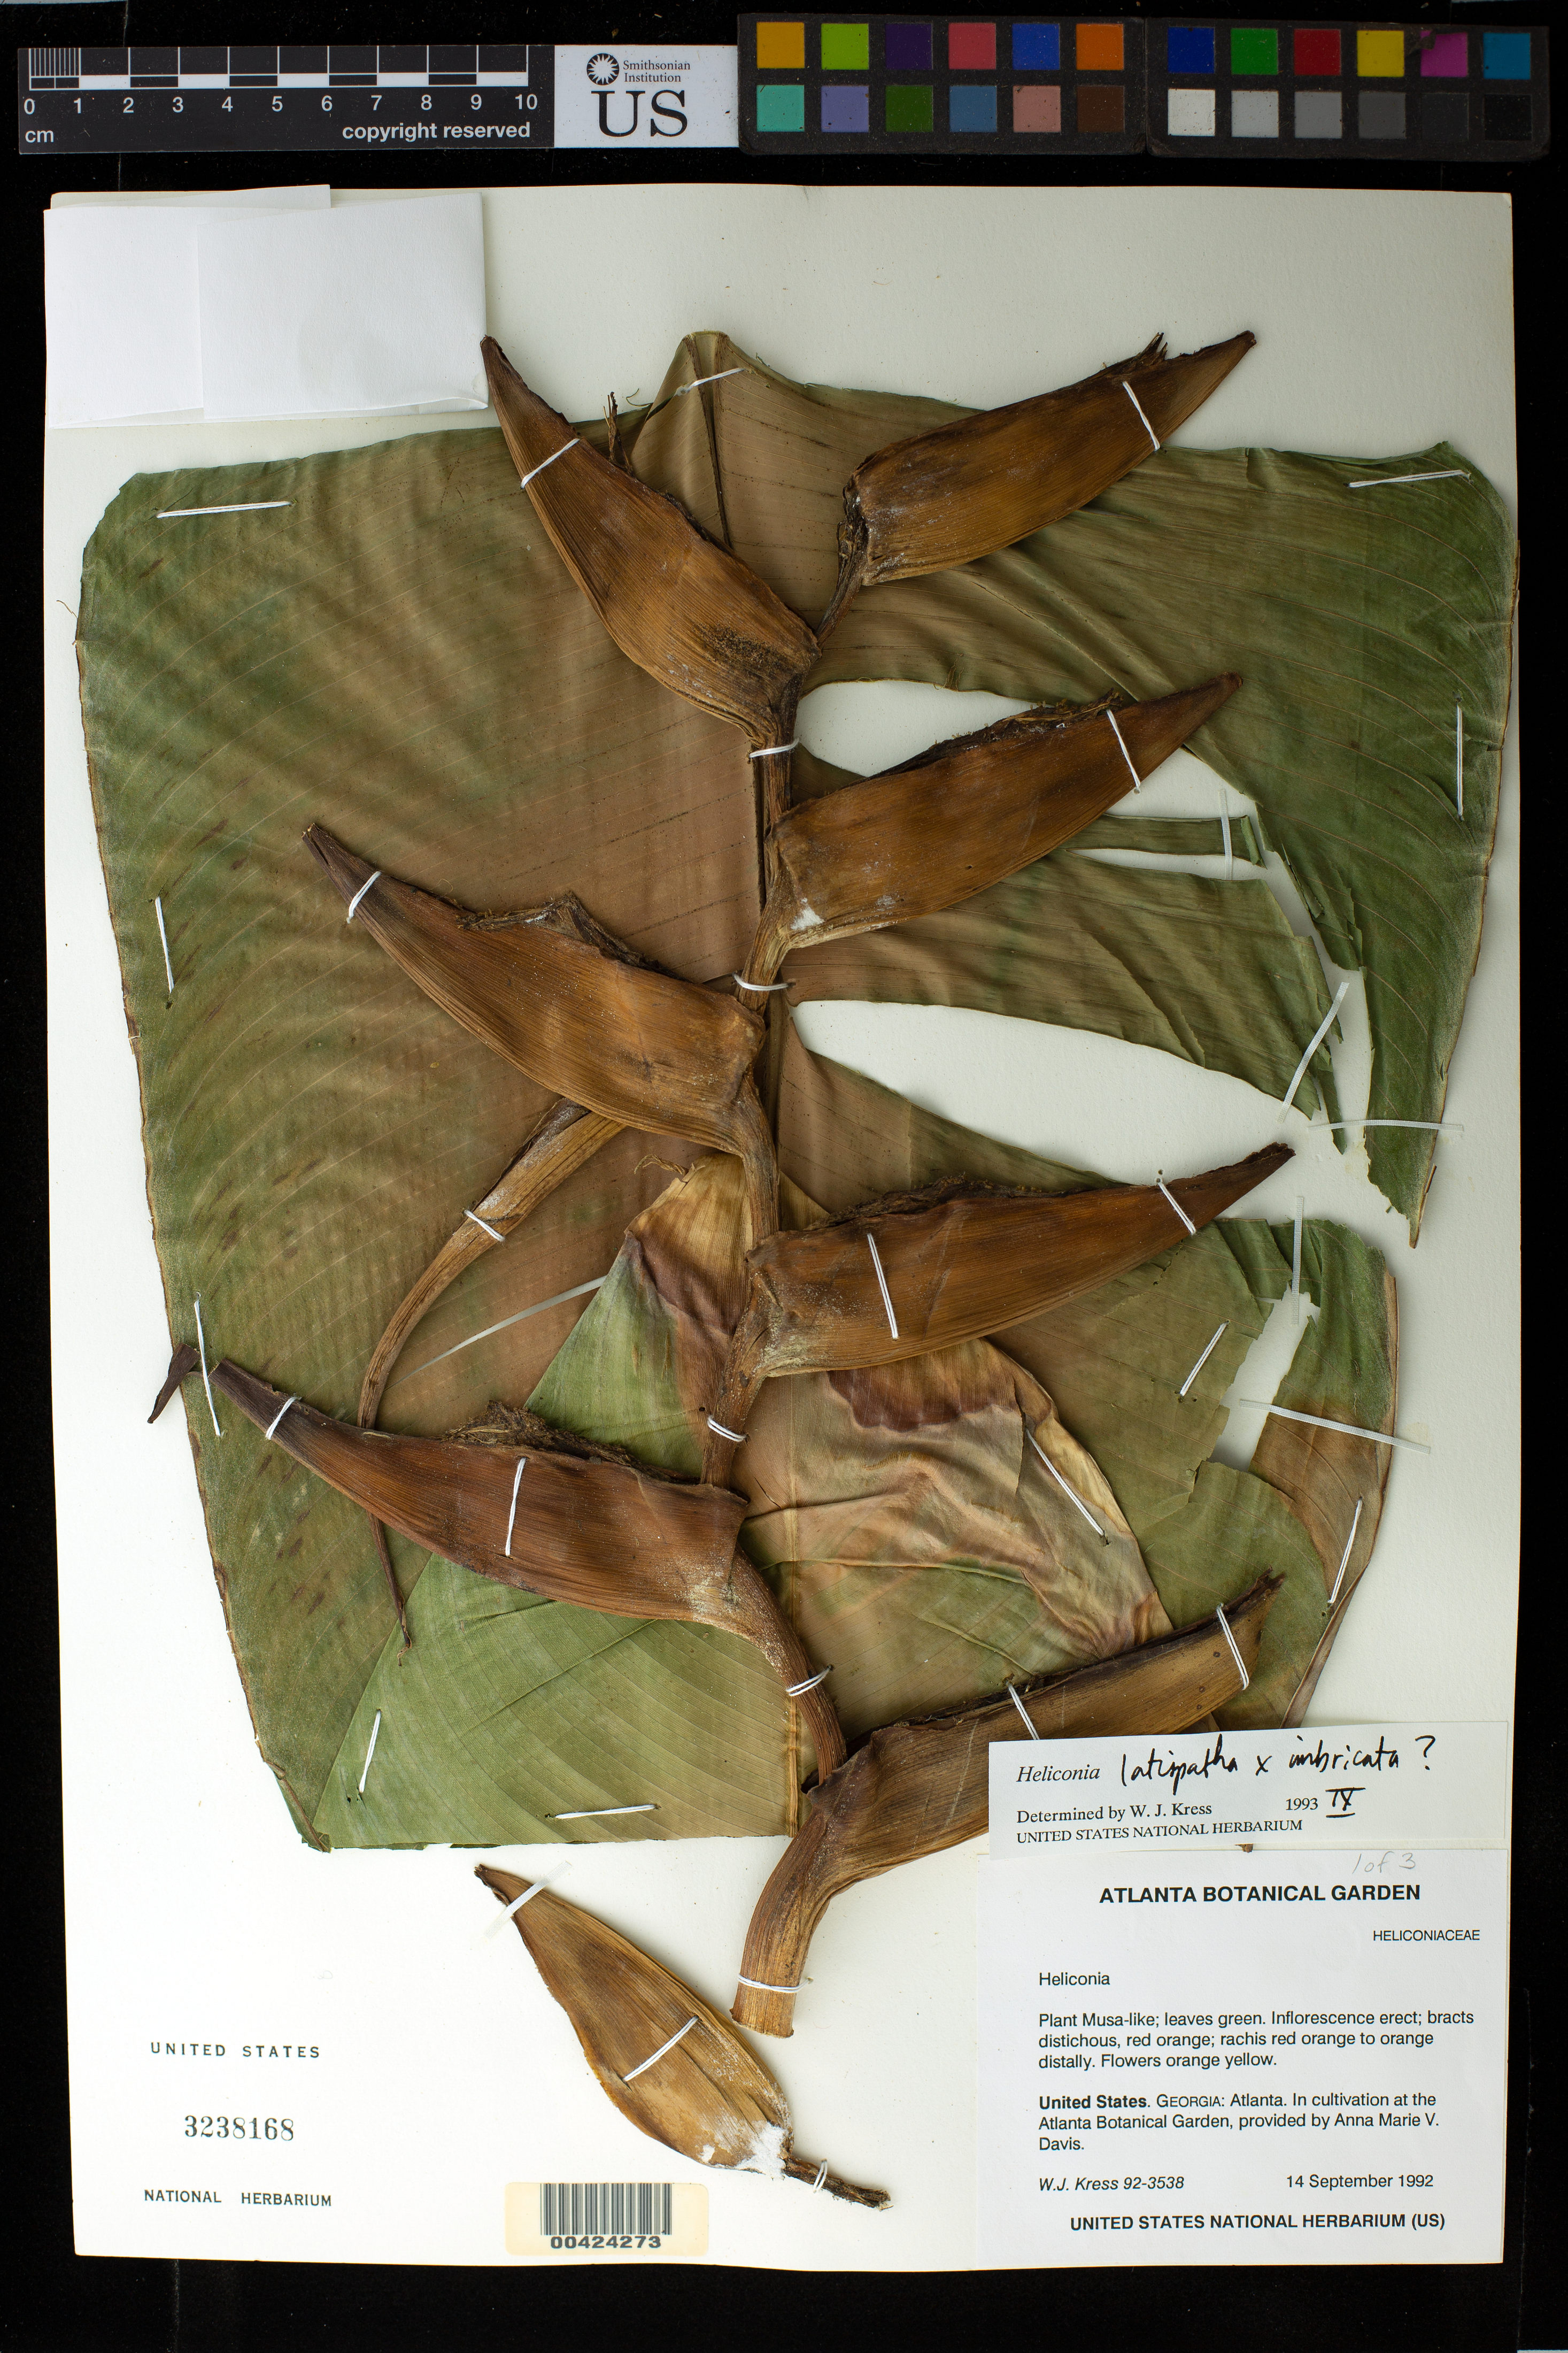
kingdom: Plantae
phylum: Tracheophyta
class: Liliopsida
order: Zingiberales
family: Heliconiaceae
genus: Heliconia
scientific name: Heliconia latispatha x H. imbricata (Kuntze) Baker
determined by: Kress, W. J., (US), Smithsonian Institution - National Museum of Natural History (UNITED STATES)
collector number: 92-3538 W.j. Kress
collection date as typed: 14 Sep 1992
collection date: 1992-09-14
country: United States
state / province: Florida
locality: Southern Florida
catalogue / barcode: US 3238168